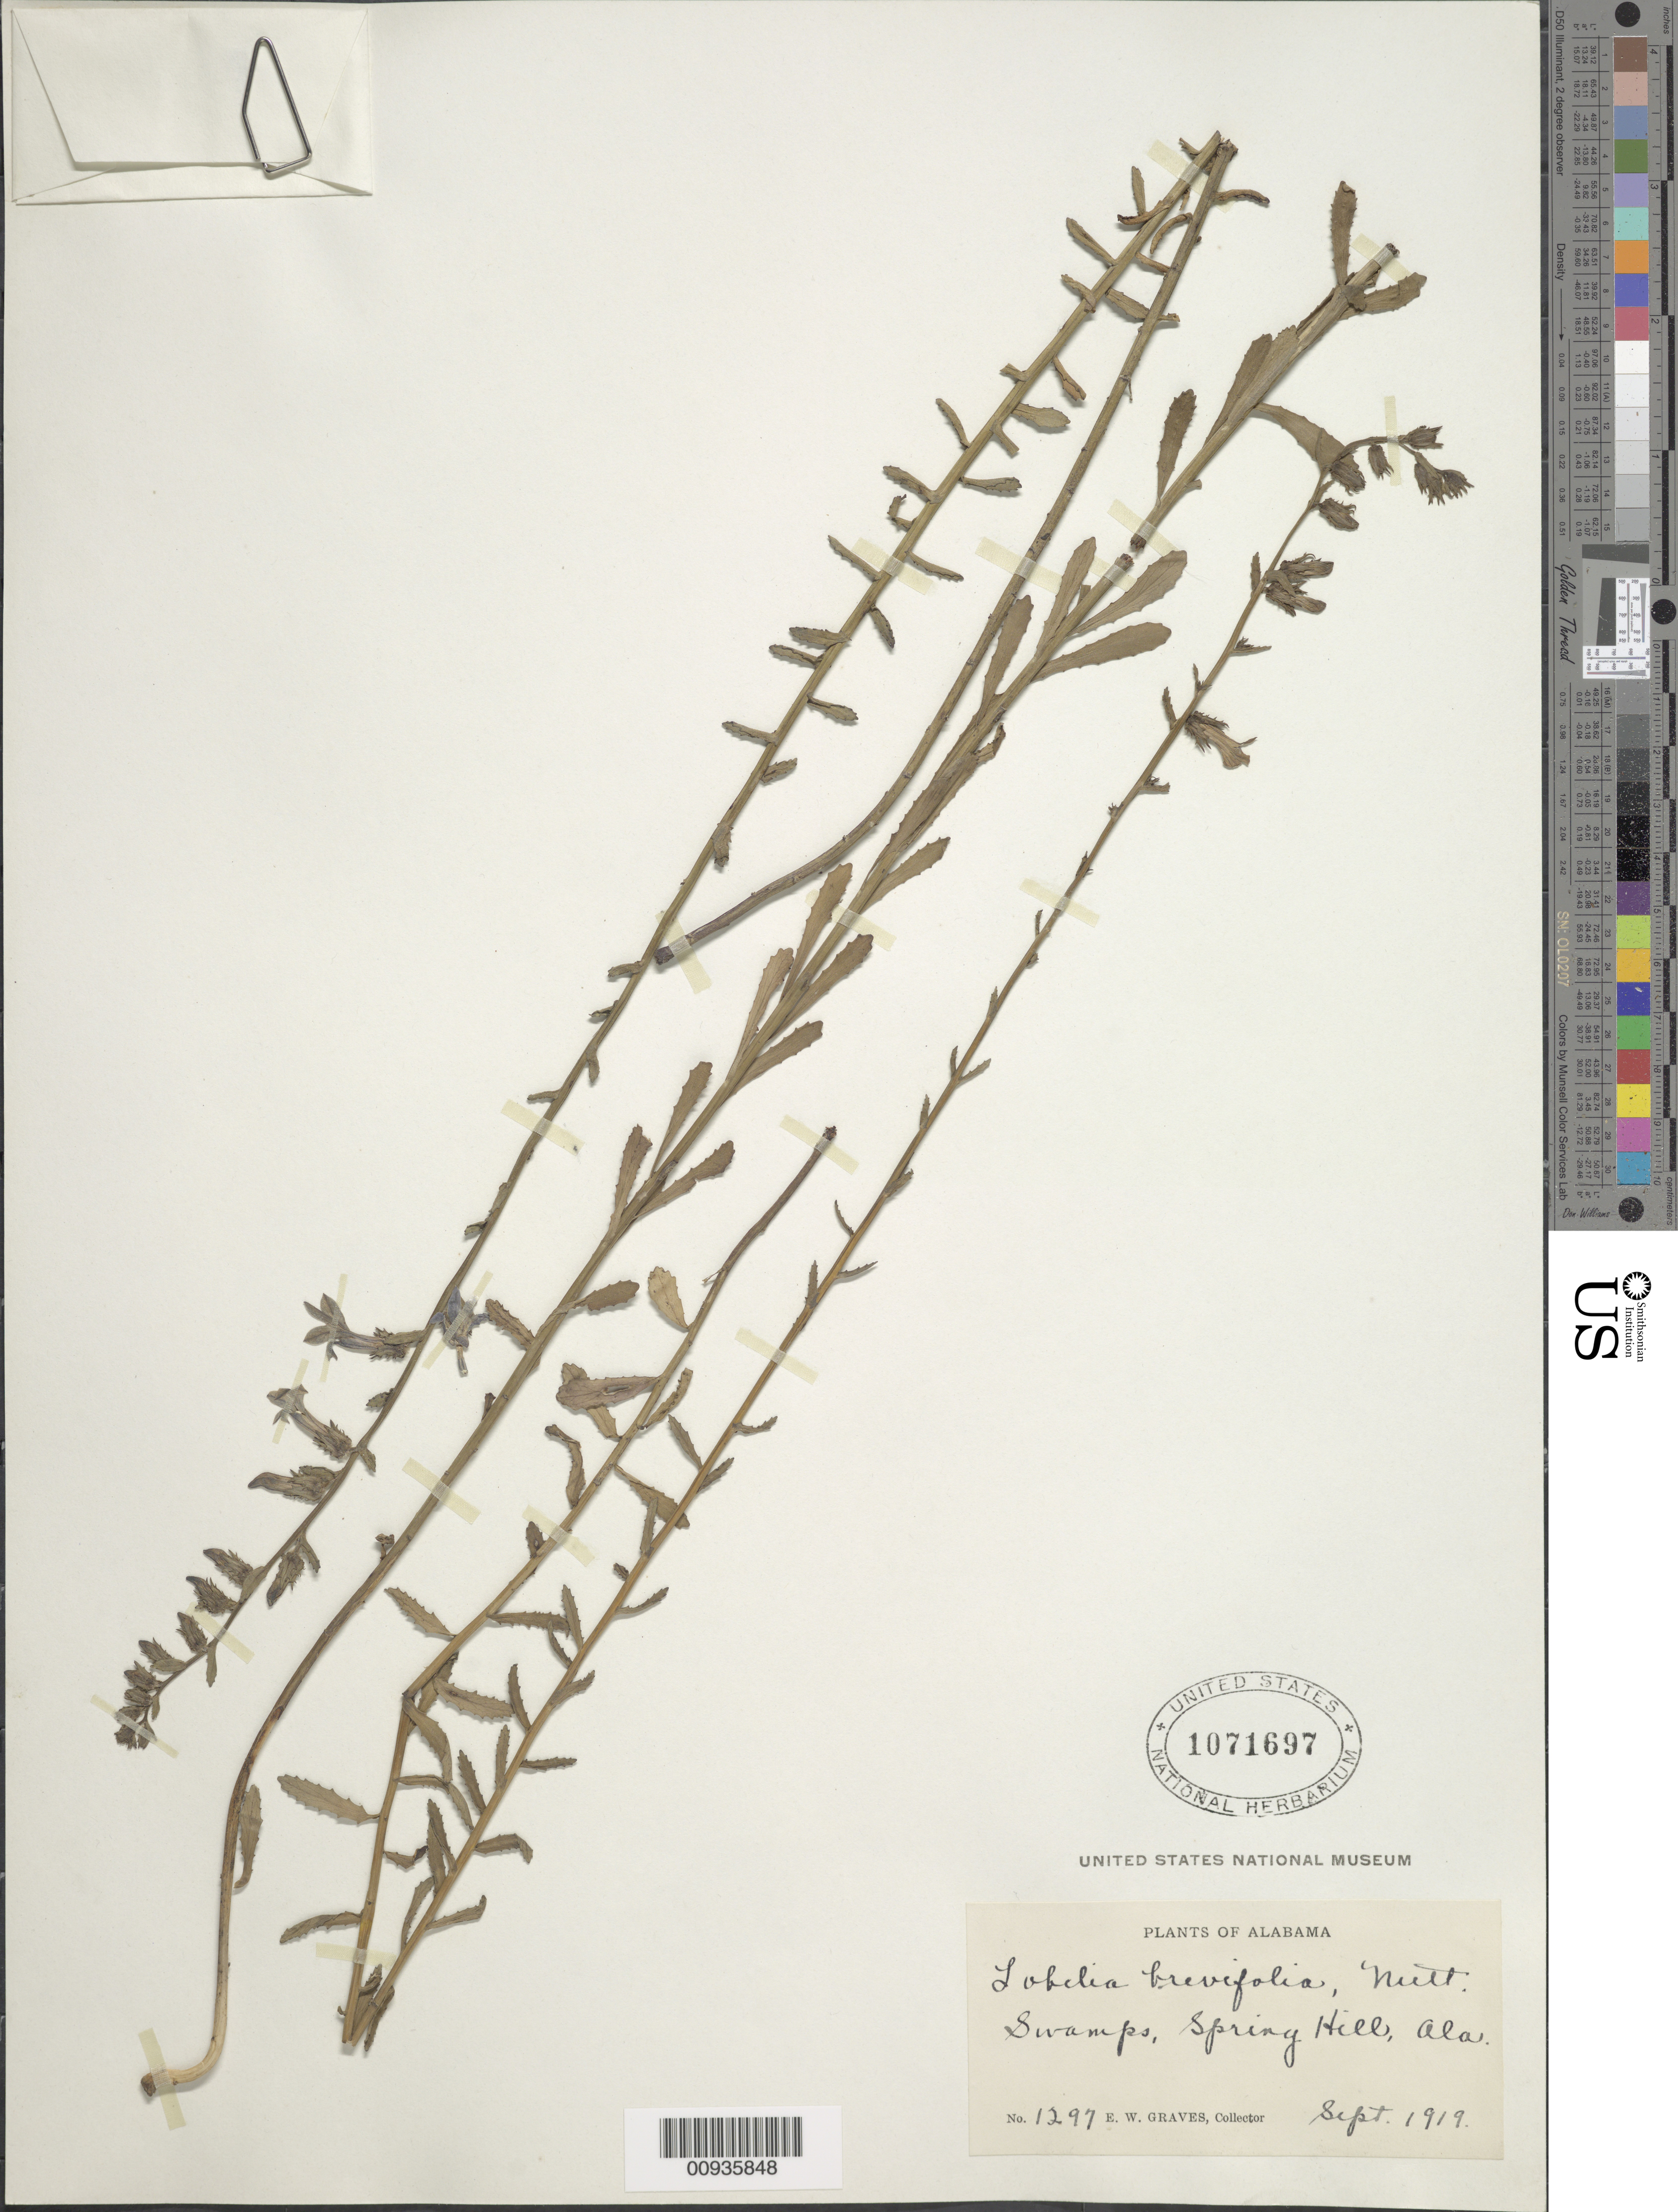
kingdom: Plantae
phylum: Tracheophyta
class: Magnoliopsida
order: Asterales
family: Campanulaceae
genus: Lobelia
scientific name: Lobelia brevifolia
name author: Nutt. ex A. DC.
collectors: E. Graves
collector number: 1297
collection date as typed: Sep 1919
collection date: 1919-09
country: United States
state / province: Alabama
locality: Spring Hill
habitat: Swamps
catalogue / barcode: US 1071697